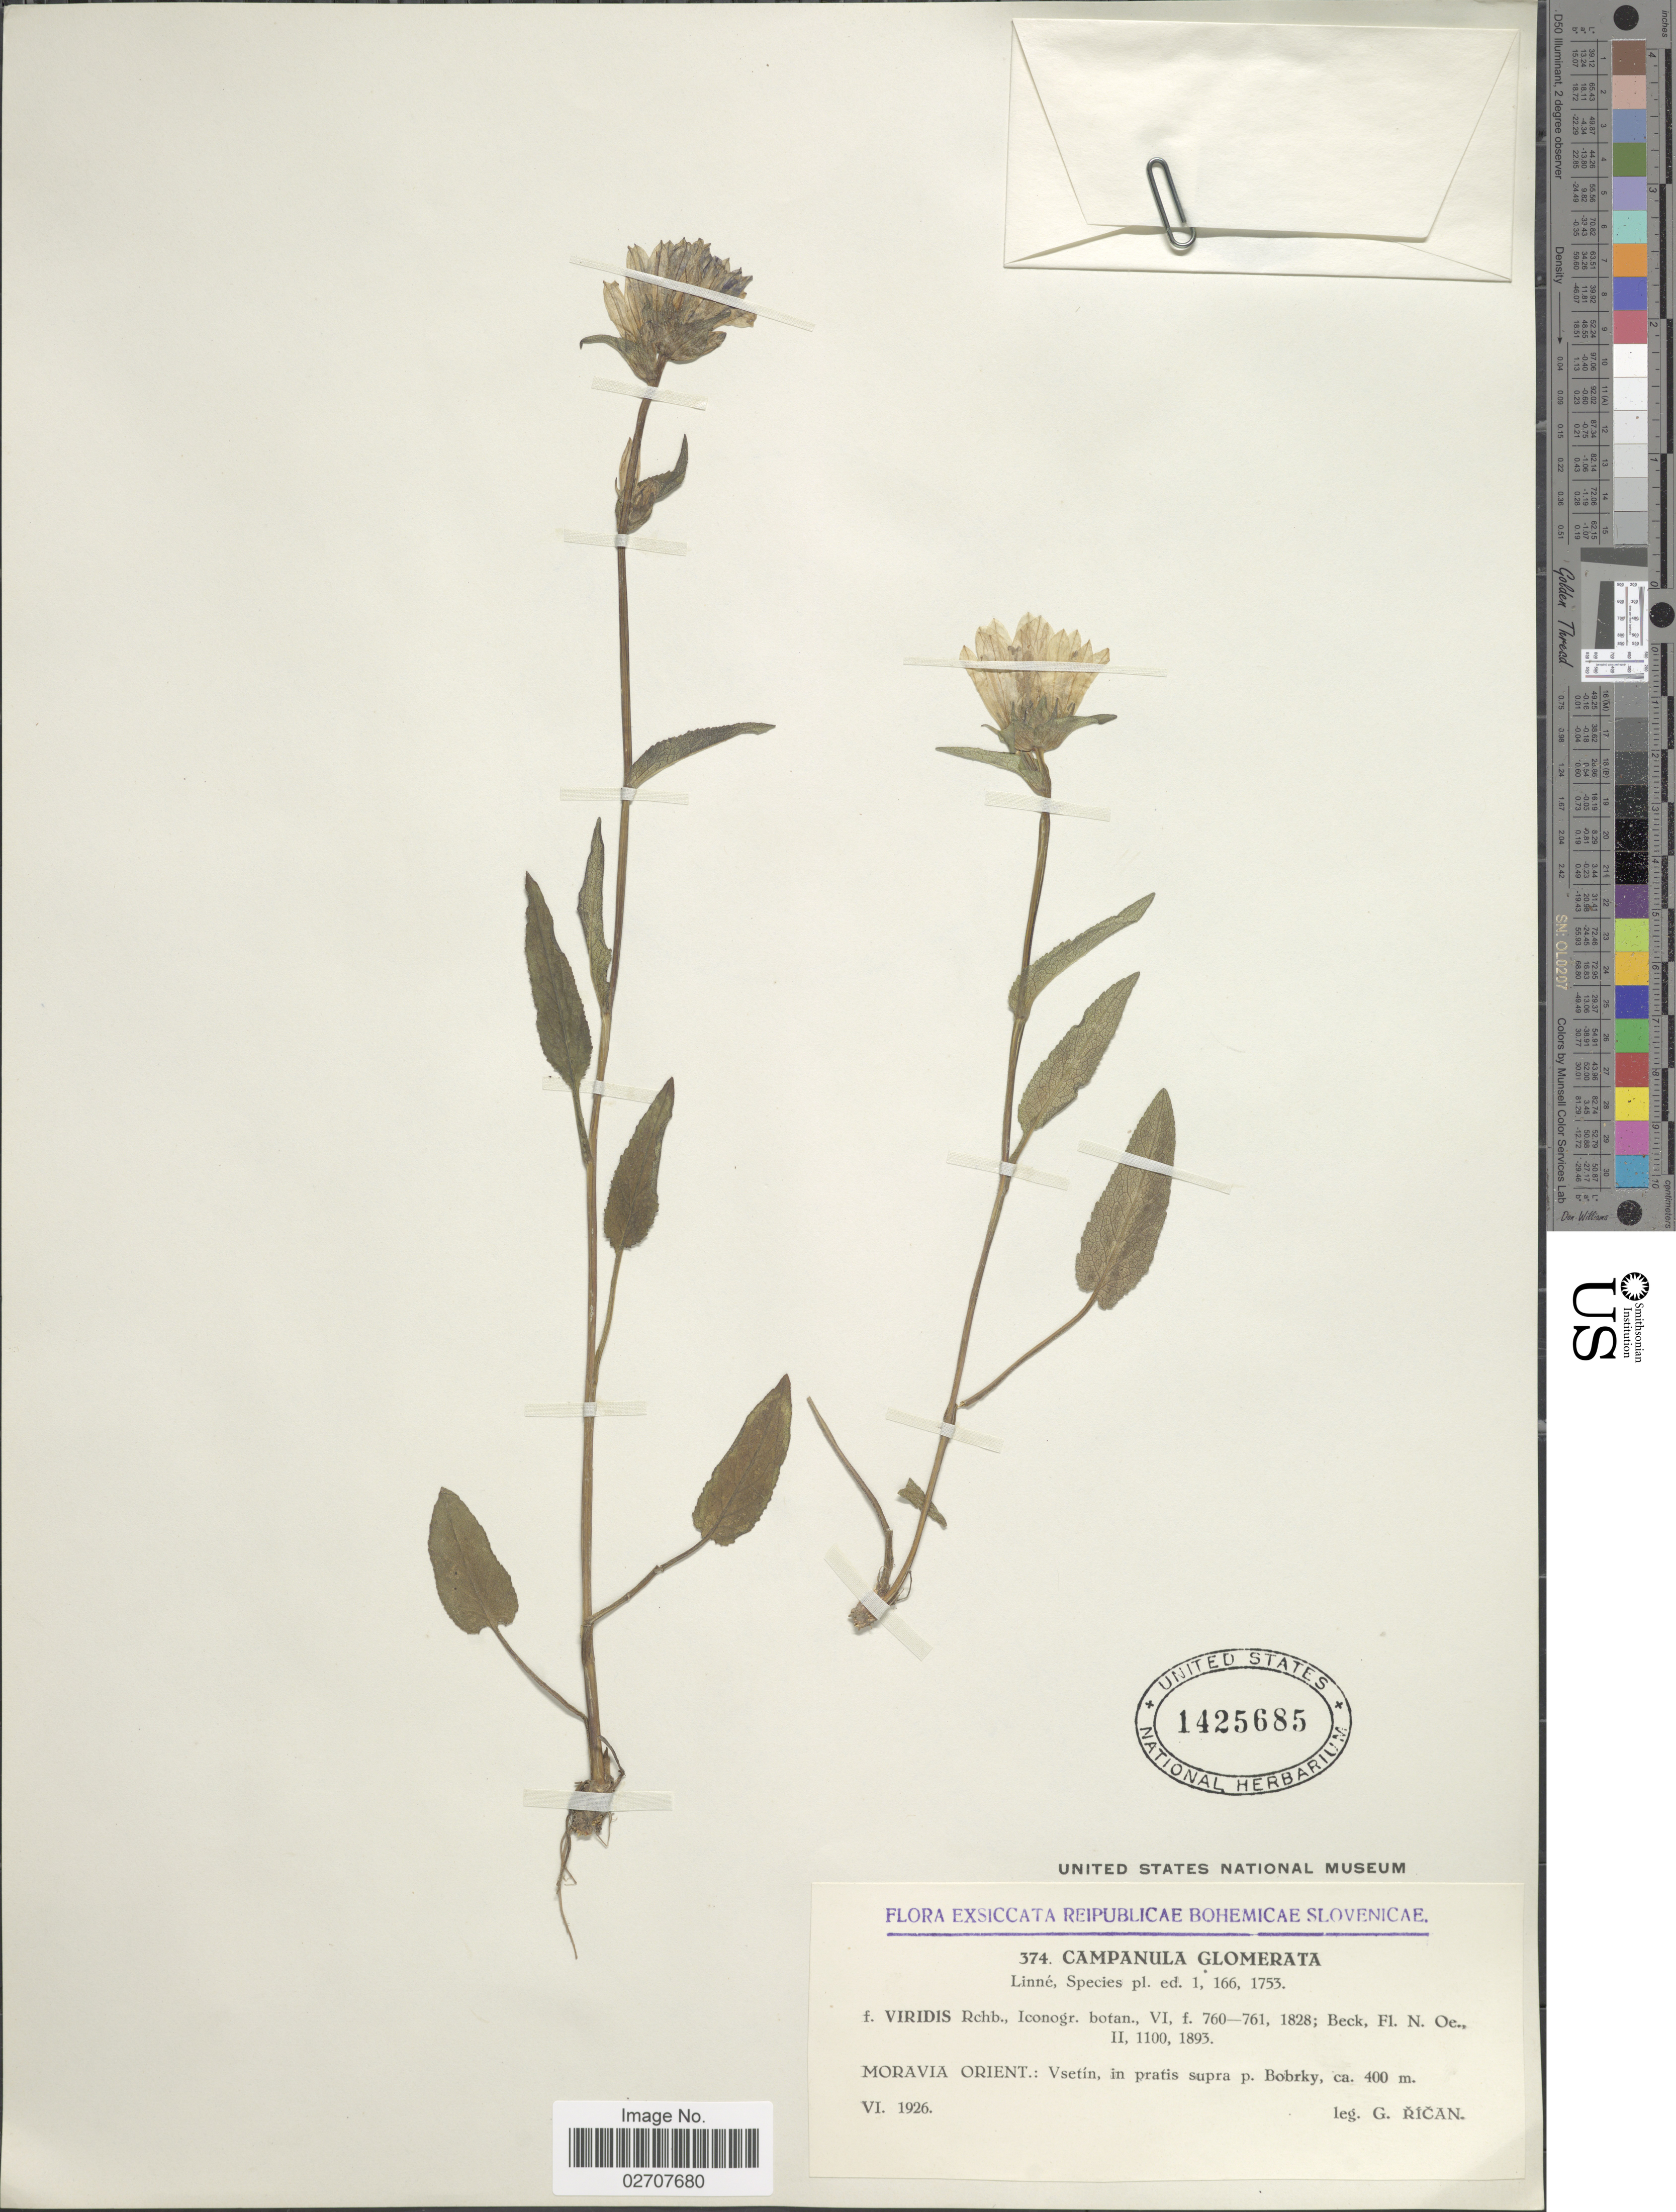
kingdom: Plantae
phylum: Tracheophyta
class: Magnoliopsida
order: Asterales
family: Campanulaceae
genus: Campanula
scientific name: Campanula glomerata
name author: L.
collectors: G. Rican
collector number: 374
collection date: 1926-06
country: Czechia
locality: Reipublicae Bohemicae Slovenicae. Moravia Orient.: Vsetin, in pratis supra p. Bobrky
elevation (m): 400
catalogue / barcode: US 1425685